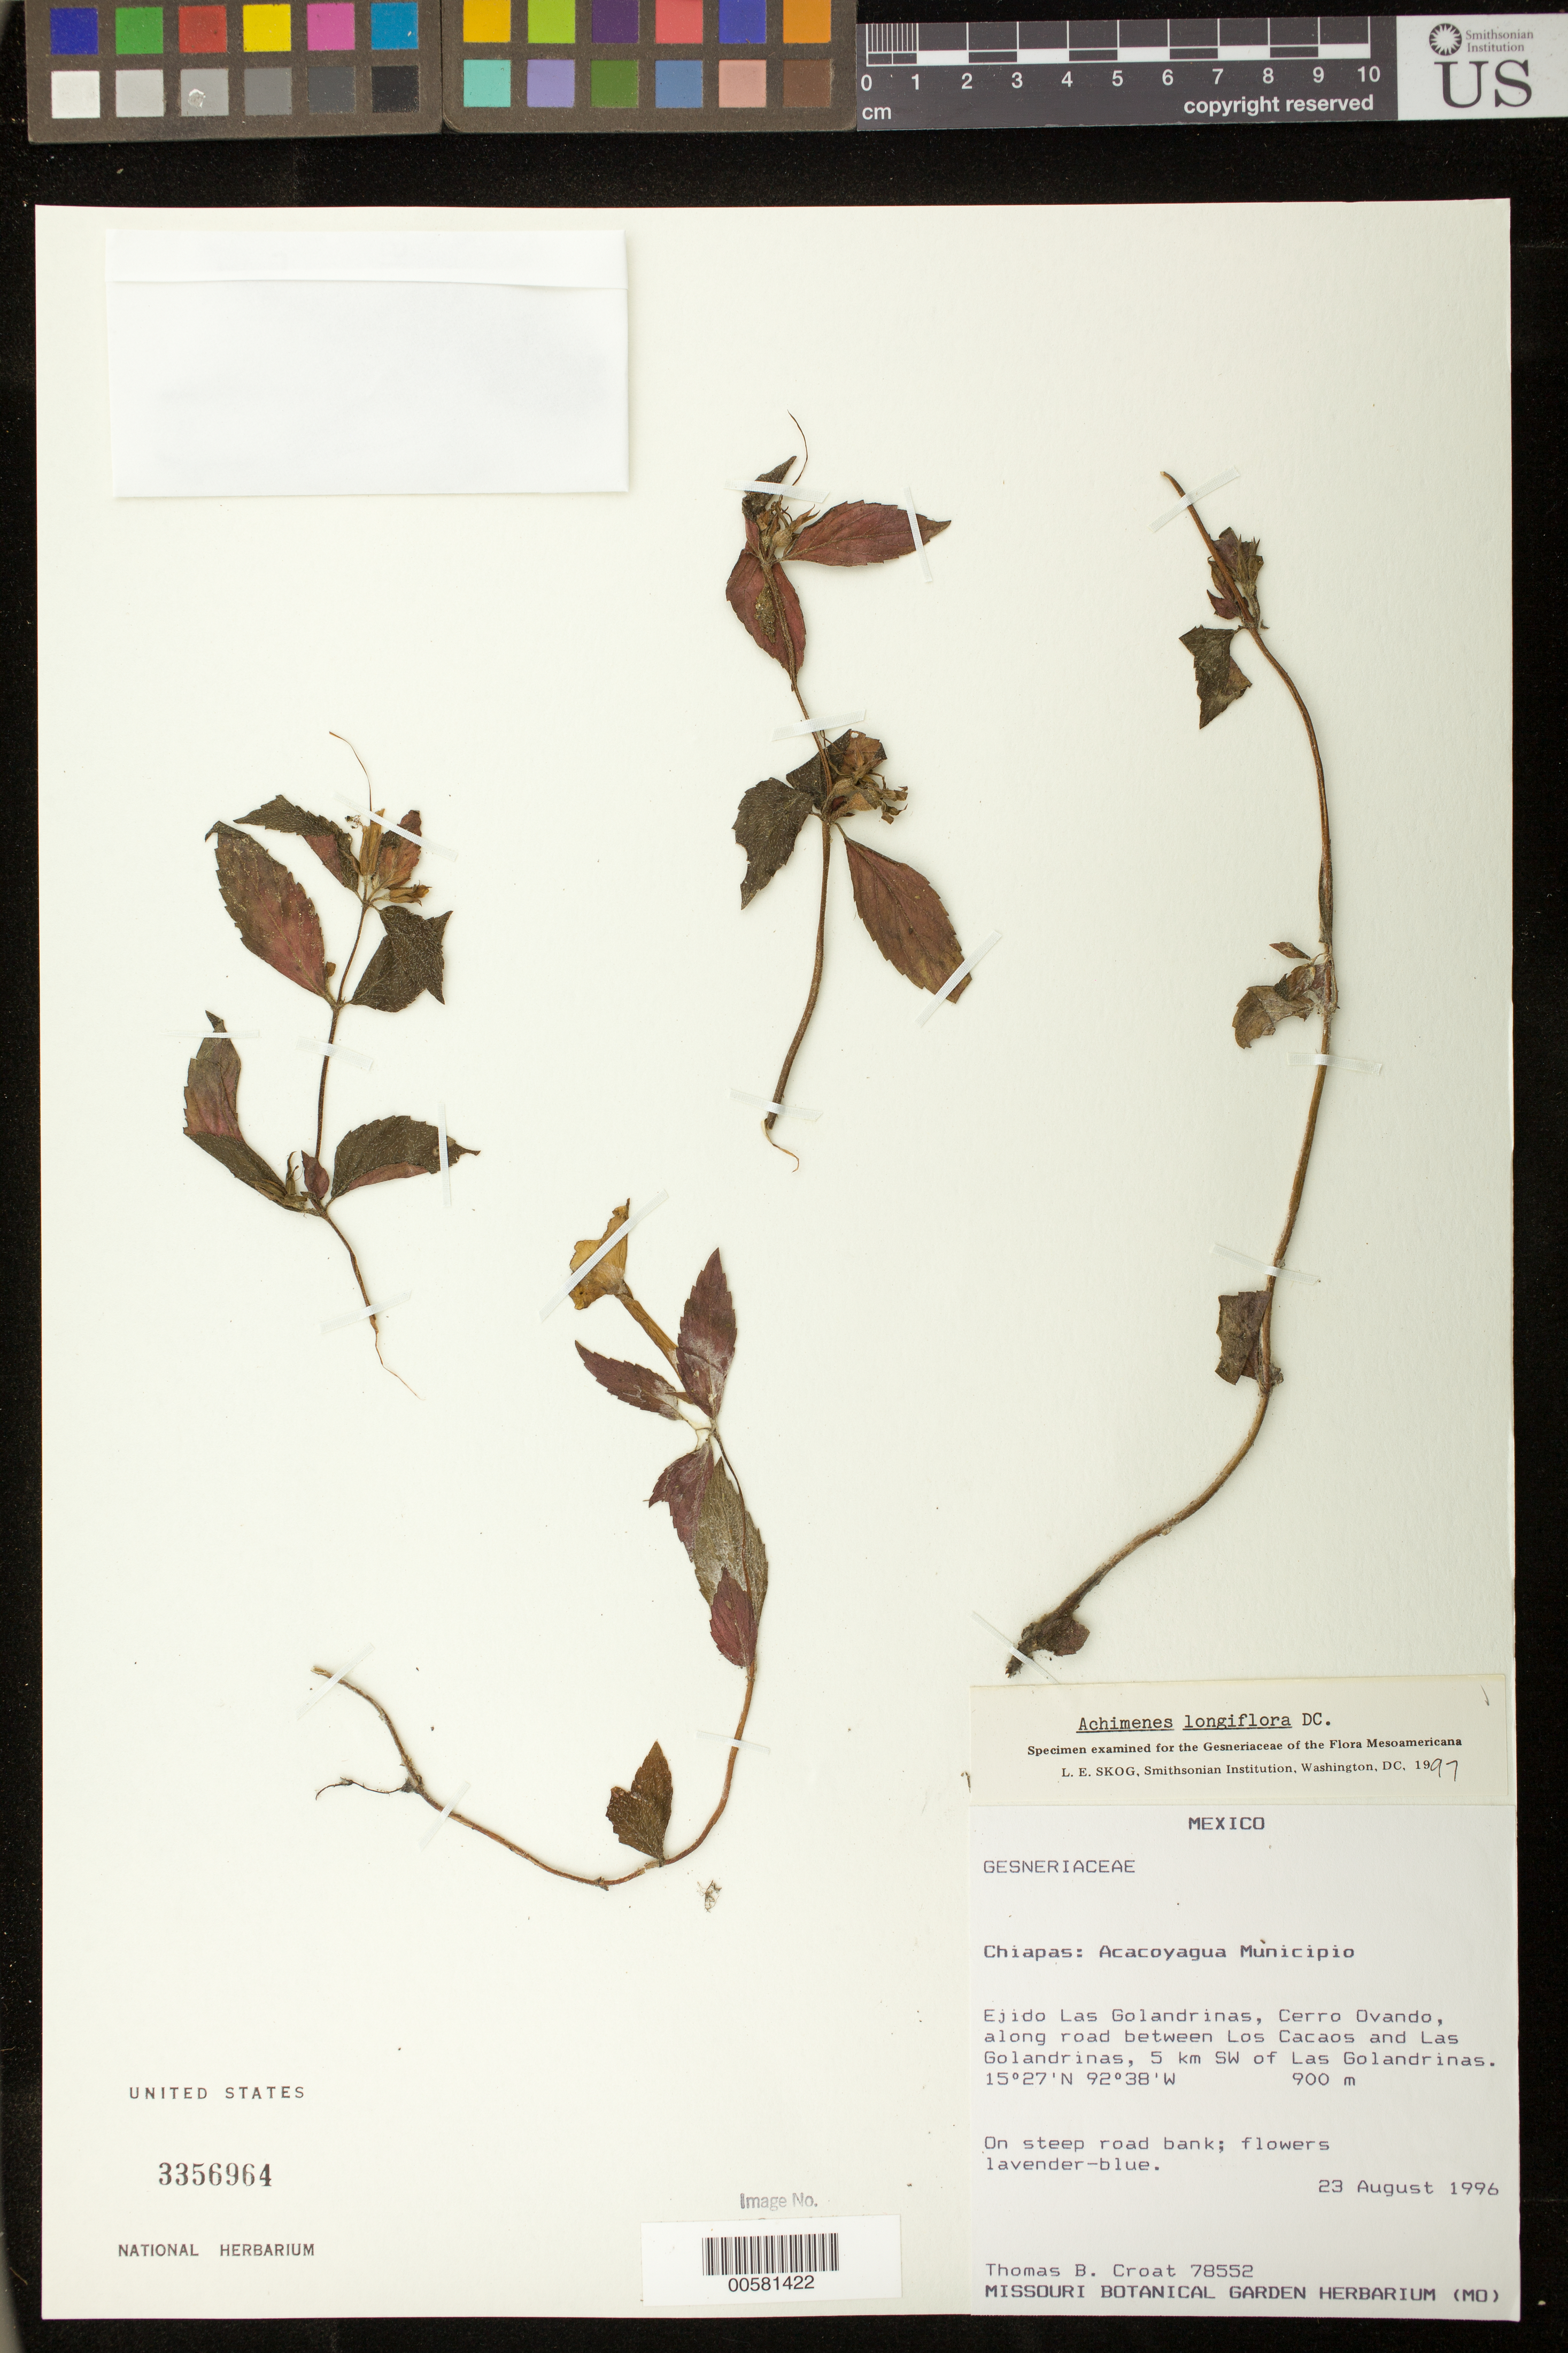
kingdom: Plantae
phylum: Tracheophyta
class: Magnoliopsida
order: Lamiales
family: Gesneriaceae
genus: Achimenes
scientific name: Achimenes longiflora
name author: DC.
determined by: Skog, Laurence E.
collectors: T. B. Croat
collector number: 78552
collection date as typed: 23 Aug 1996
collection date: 1996-08-23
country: Mexico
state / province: Chiapas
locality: Mpio. Acacoyagua; Ejida Las Golandrinas, Cerro Ovando, along road between Los Cacaos and Las Golandrinas, 5 km SW of Las Golandrinas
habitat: On steep road bank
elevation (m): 800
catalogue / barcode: US 3356964